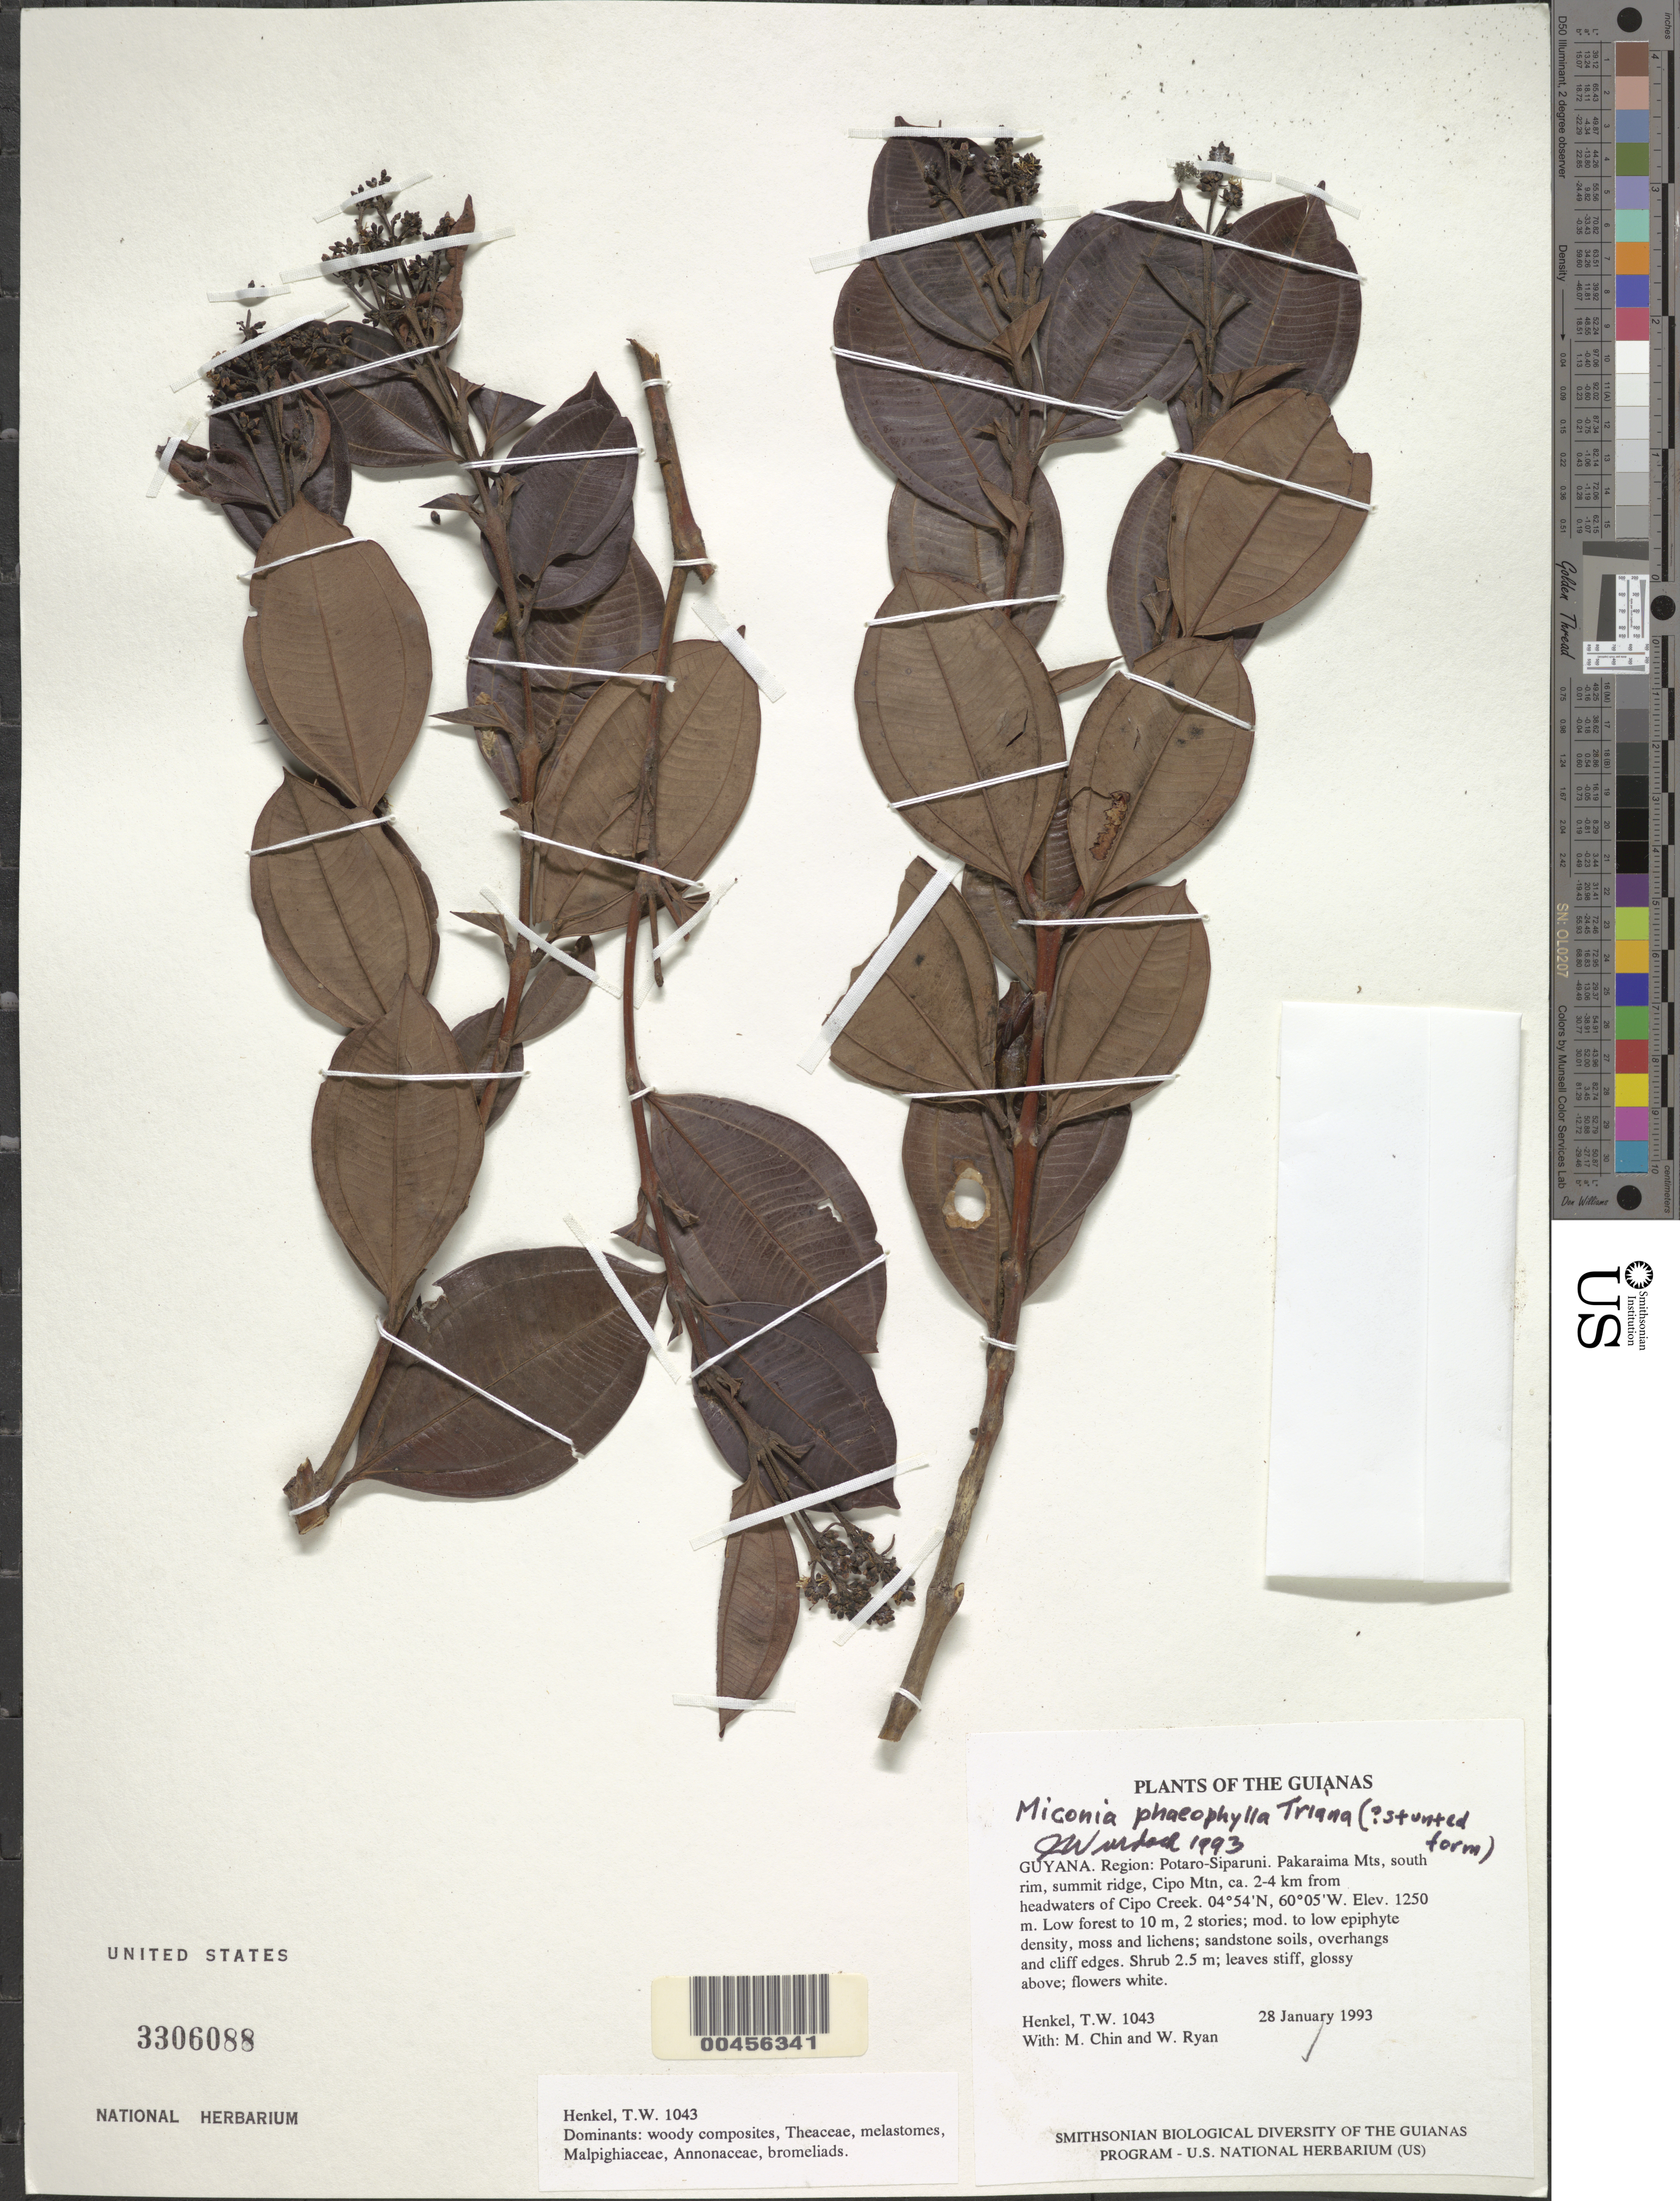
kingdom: Plantae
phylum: Tracheophyta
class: Magnoliopsida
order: Myrtales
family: Melastomataceae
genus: Miconia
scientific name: Miconia phaeophylla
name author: Triana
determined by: Wurdack, John J., (US), US (UNITED STATES)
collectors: T. Henkel, M. Chin & W. Ryan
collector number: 1043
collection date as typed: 28 January 1993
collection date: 1993-01-28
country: Guyana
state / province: Potaro-Siparuni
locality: Pakaraima Mts, S rim, summit ridge, Cipo Mt, ±2-4 km from headwaters of Cipo Creek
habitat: Low forest to 10 m, 2 stories; sandstone soils, overhangs and cliff edges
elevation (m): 1250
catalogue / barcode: US 3306088